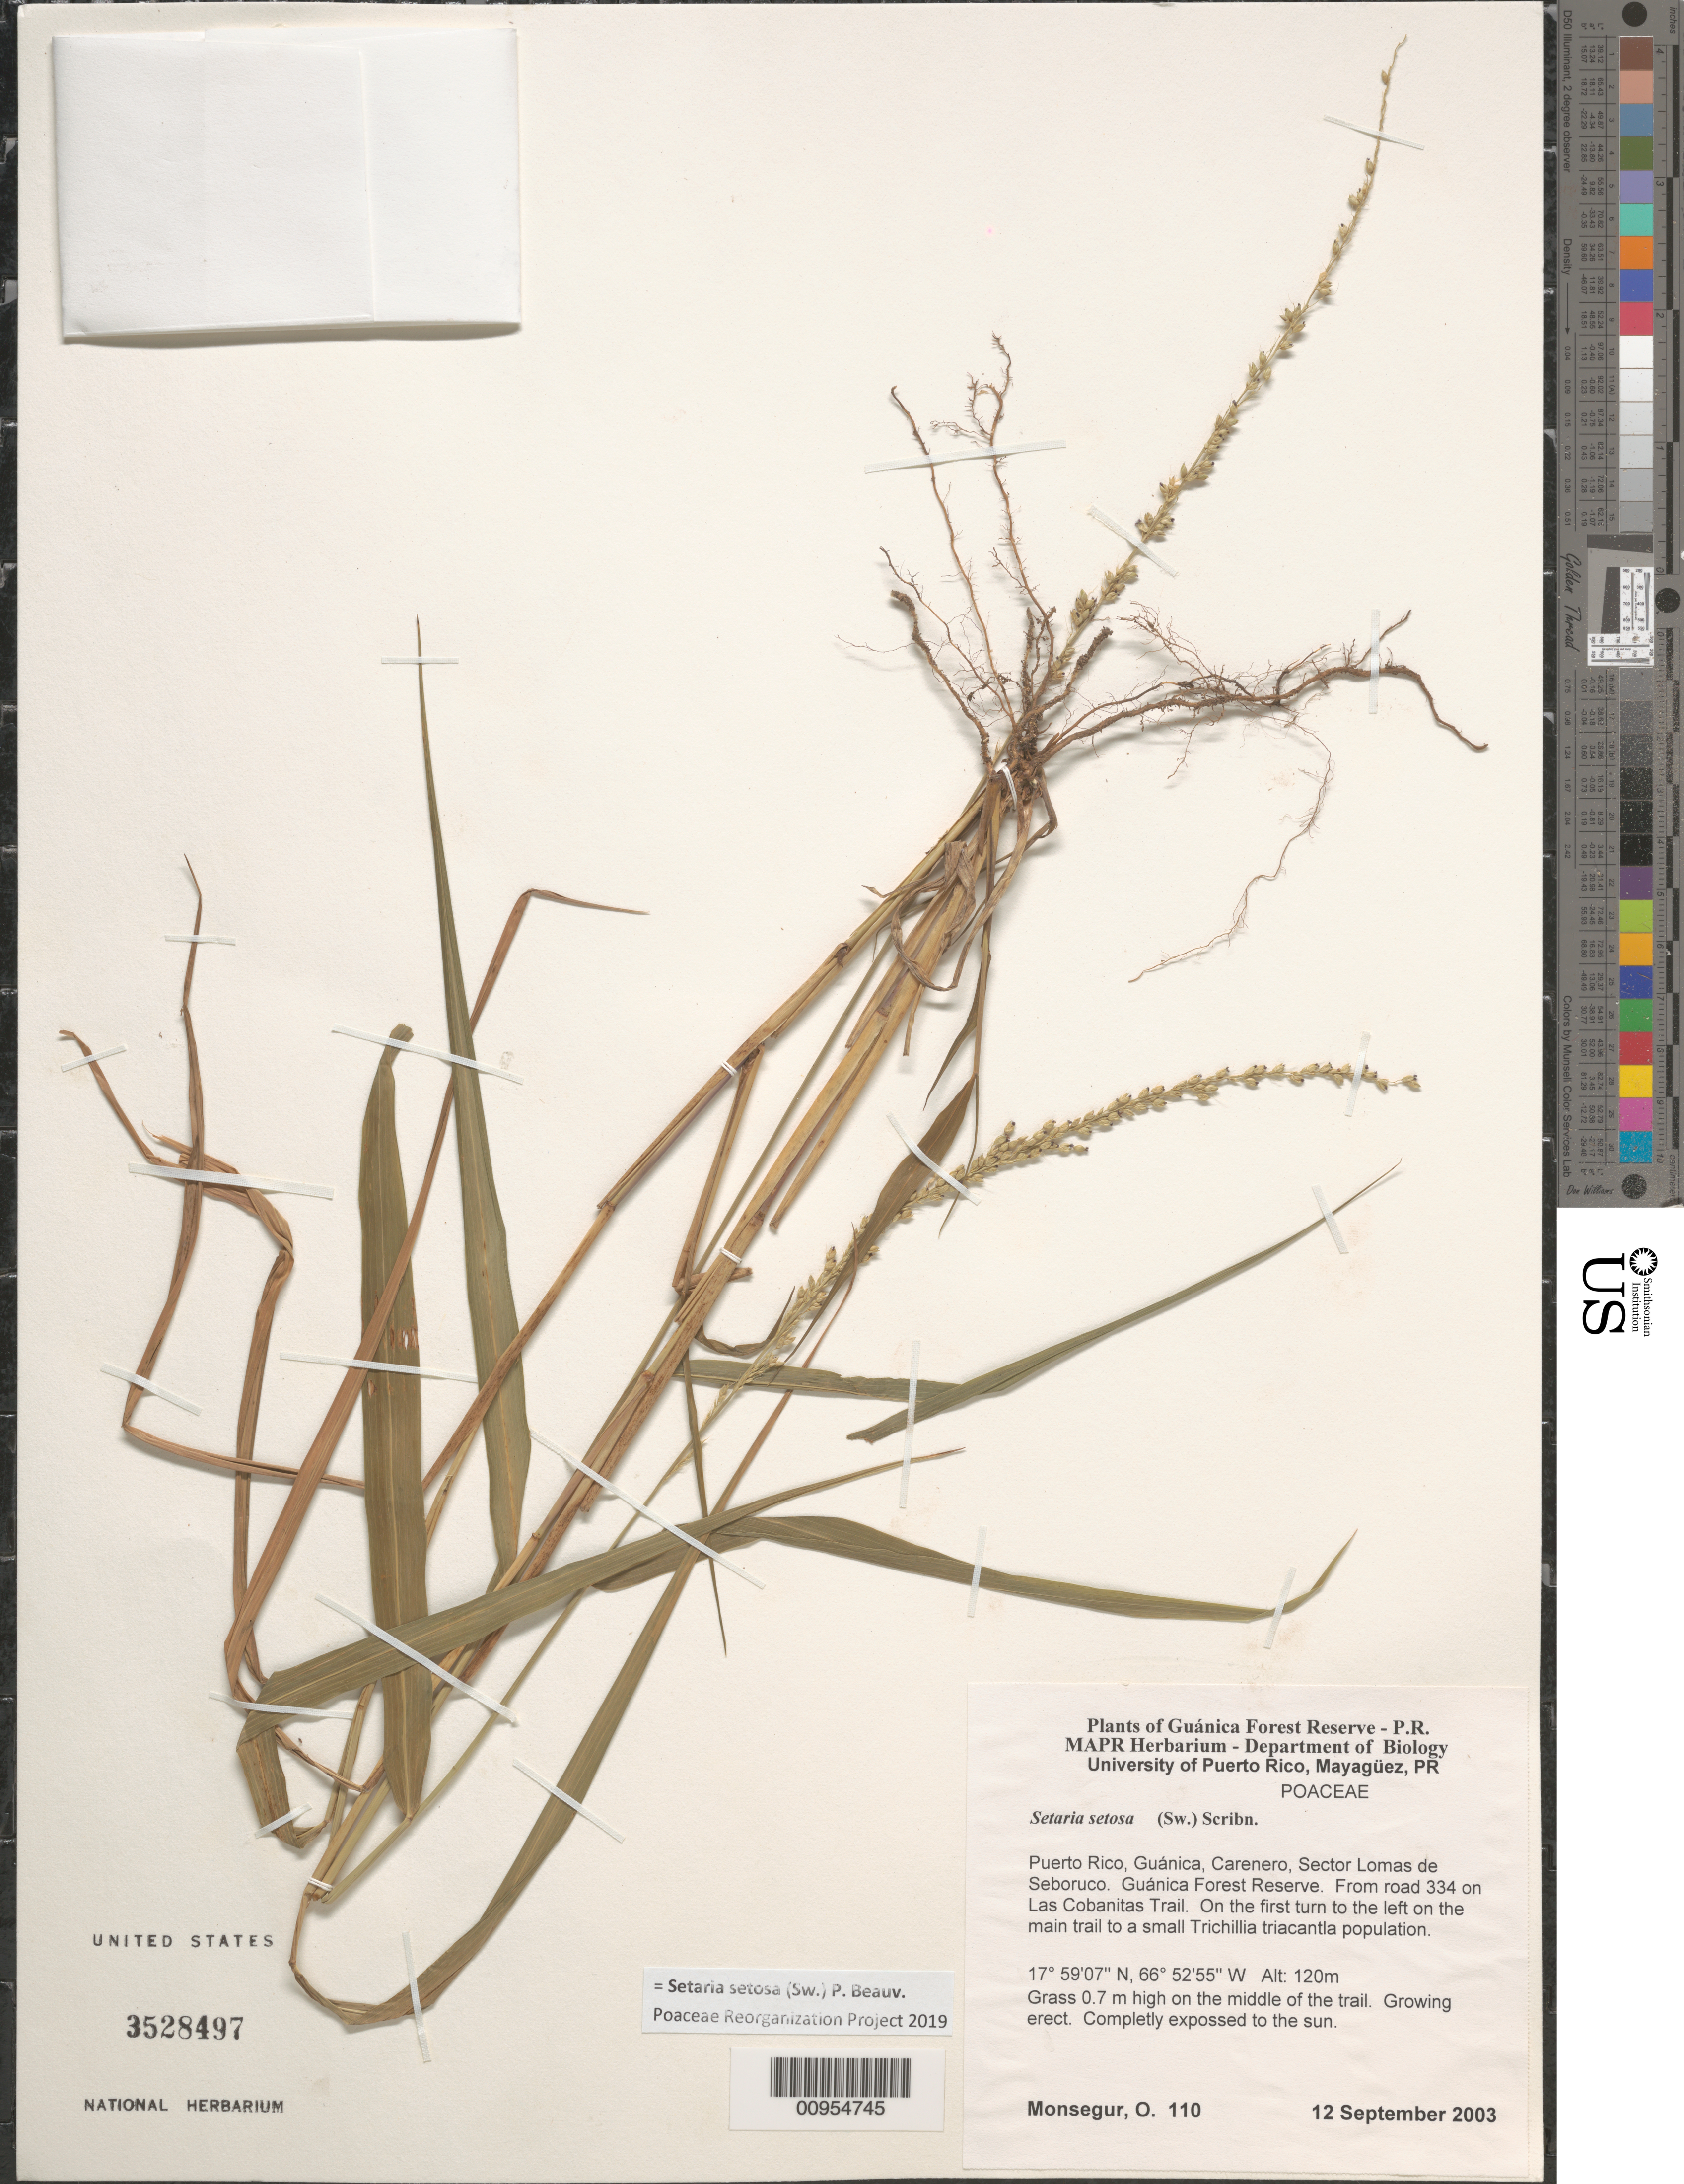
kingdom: Plantae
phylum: Tracheophyta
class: Liliopsida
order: Poales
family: Poaceae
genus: Setaria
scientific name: Setaria setosa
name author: (Sw.) P. Beauv.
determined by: Poaceae Reorganization Project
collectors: O. Monsegur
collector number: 110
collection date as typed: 12 Sep 2003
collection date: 2003-09-12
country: Puerto Rico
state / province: Guánica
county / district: Carenero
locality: Sector Lomas de Seboruco. Guánica Forest Reserve. From road 334 on Las Cobanitas Trail. On the first turn to the left on the main trail to a small Trichillia triacanta population.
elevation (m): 120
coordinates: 17.59068, 66.52547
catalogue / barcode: US 3528497